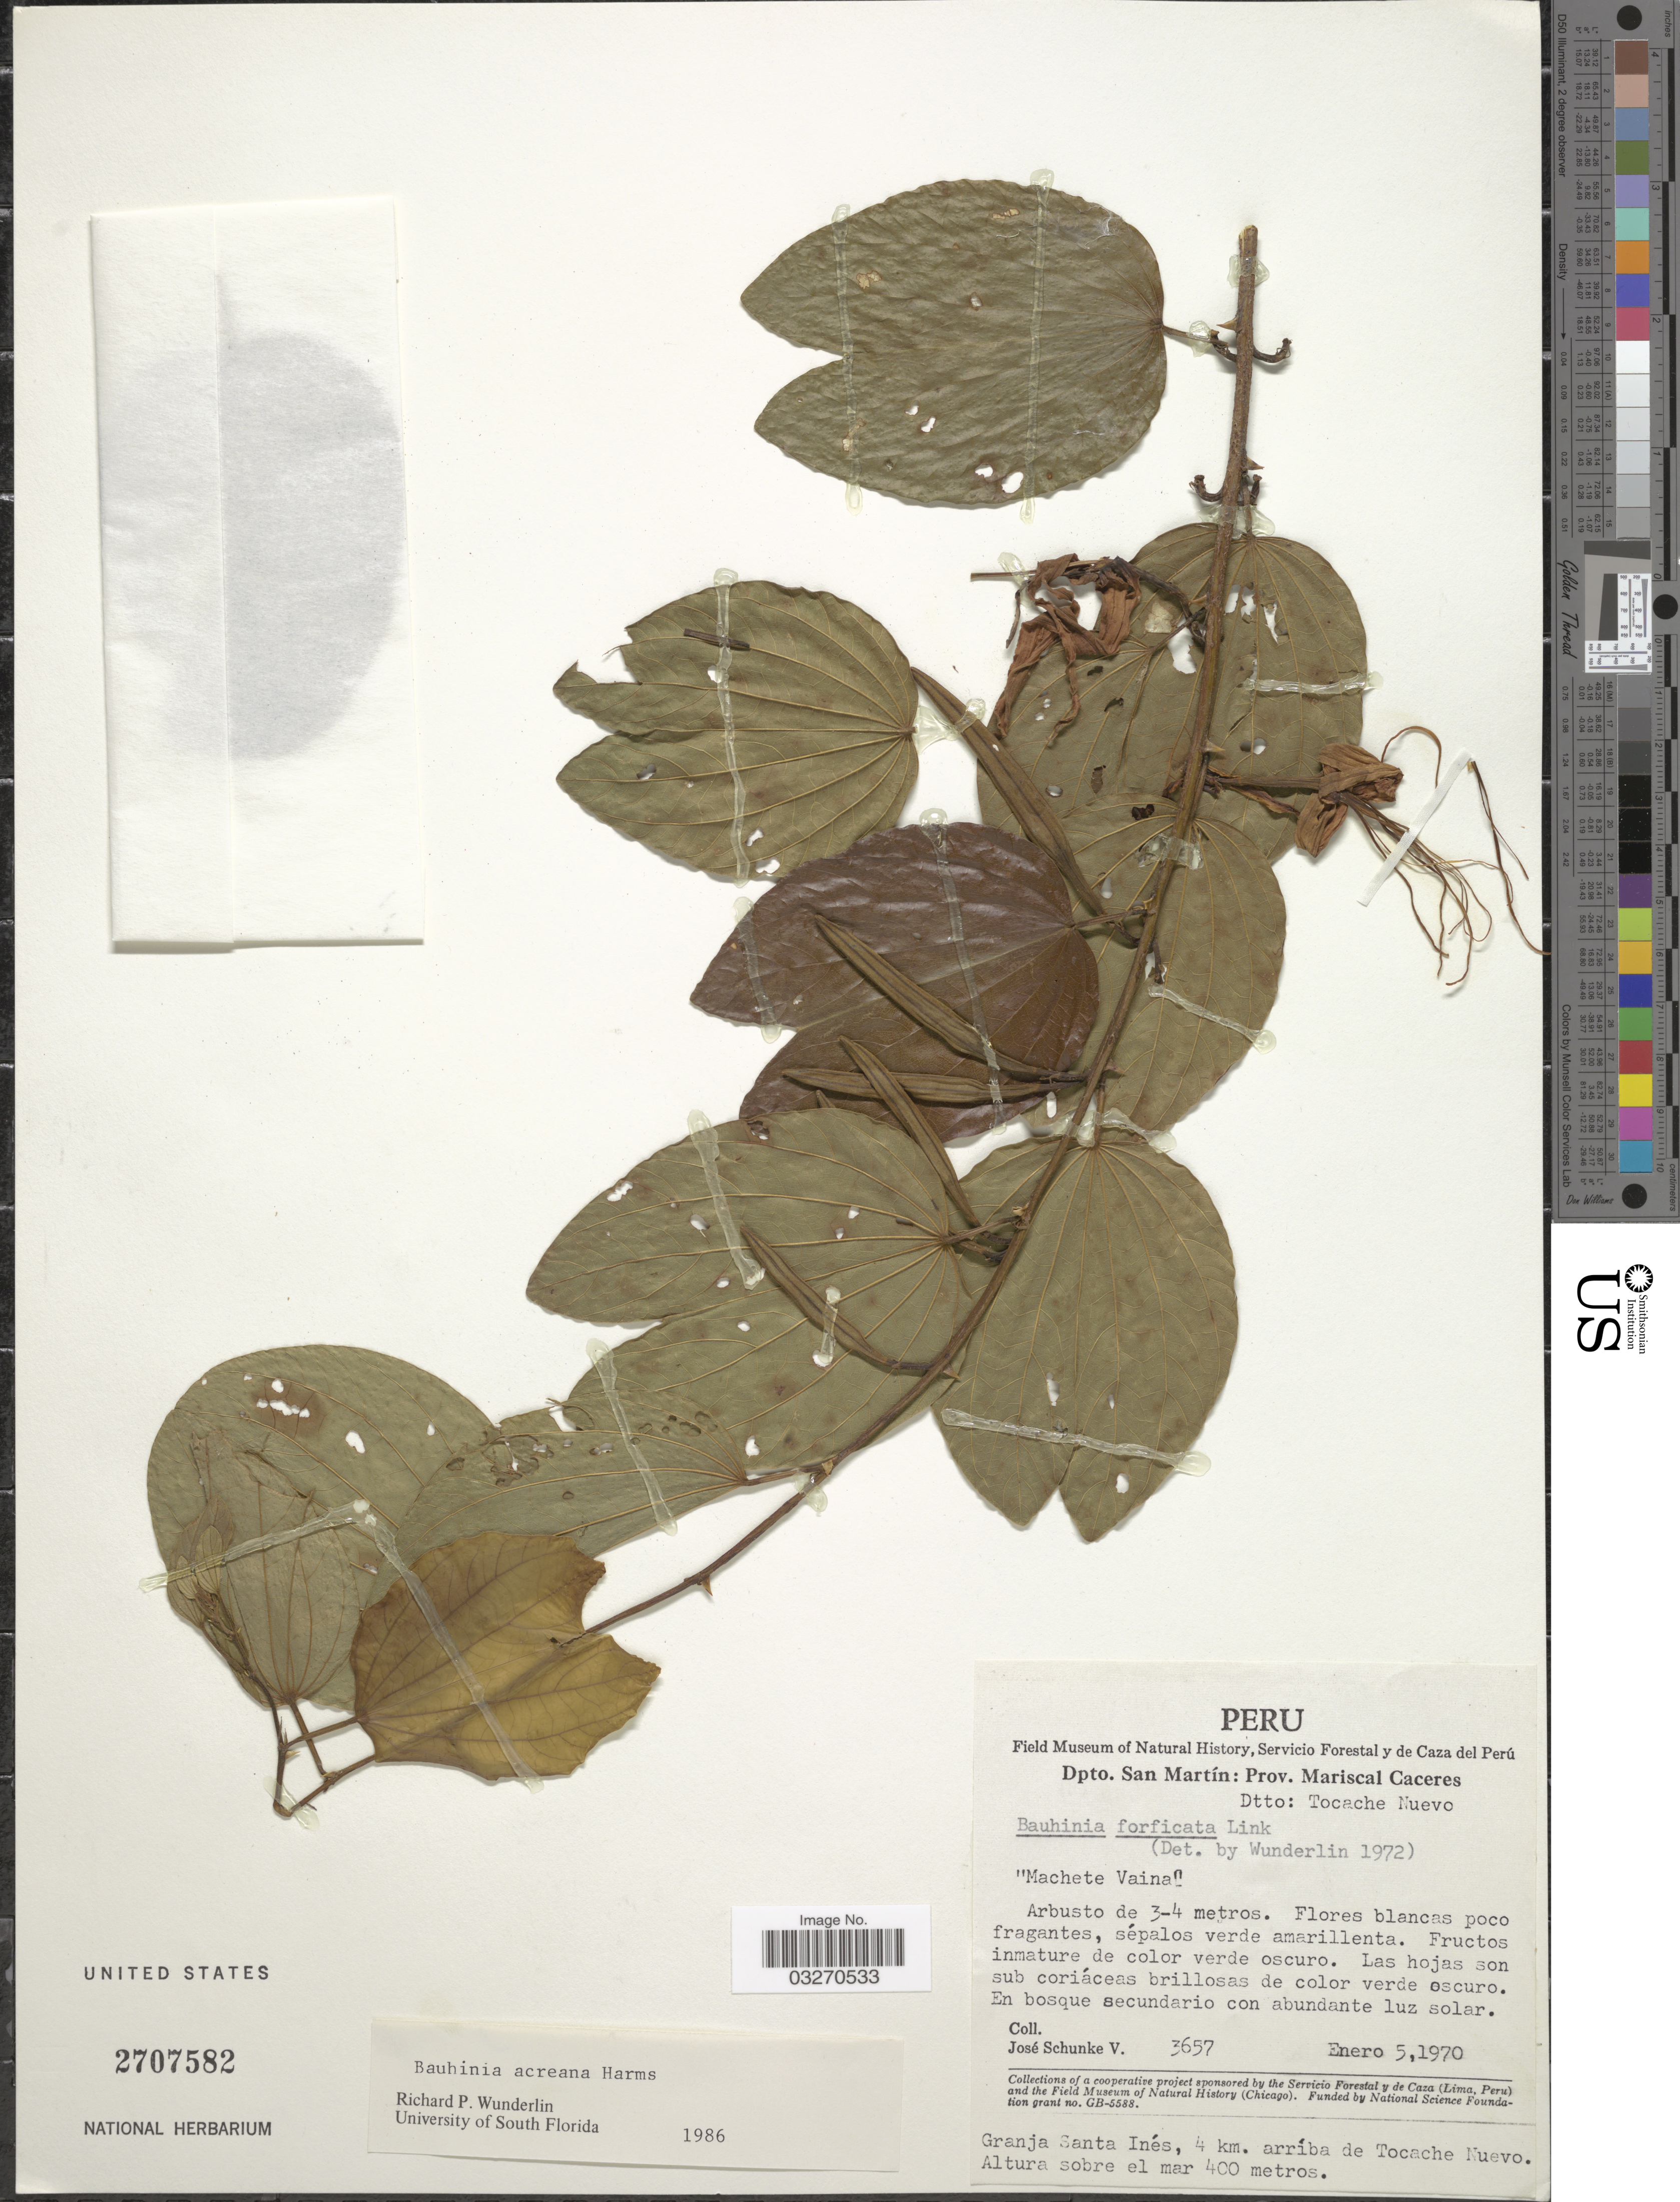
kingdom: Plantae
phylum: Tracheophyta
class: Magnoliopsida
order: Fabales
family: Fabaceae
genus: Bauhinia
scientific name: Bauhinia acreana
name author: Harms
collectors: J. Schunke Vigo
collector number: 3657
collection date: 1970-01-05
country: Peru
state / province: San Martín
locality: Dpto. San Martín: Prov. Mariscal Caceres. Dtto: Tocache Nuevo. Granja Santa Inés, 4 km. arríba de Tocache Nuevo.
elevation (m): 400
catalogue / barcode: US 2707582